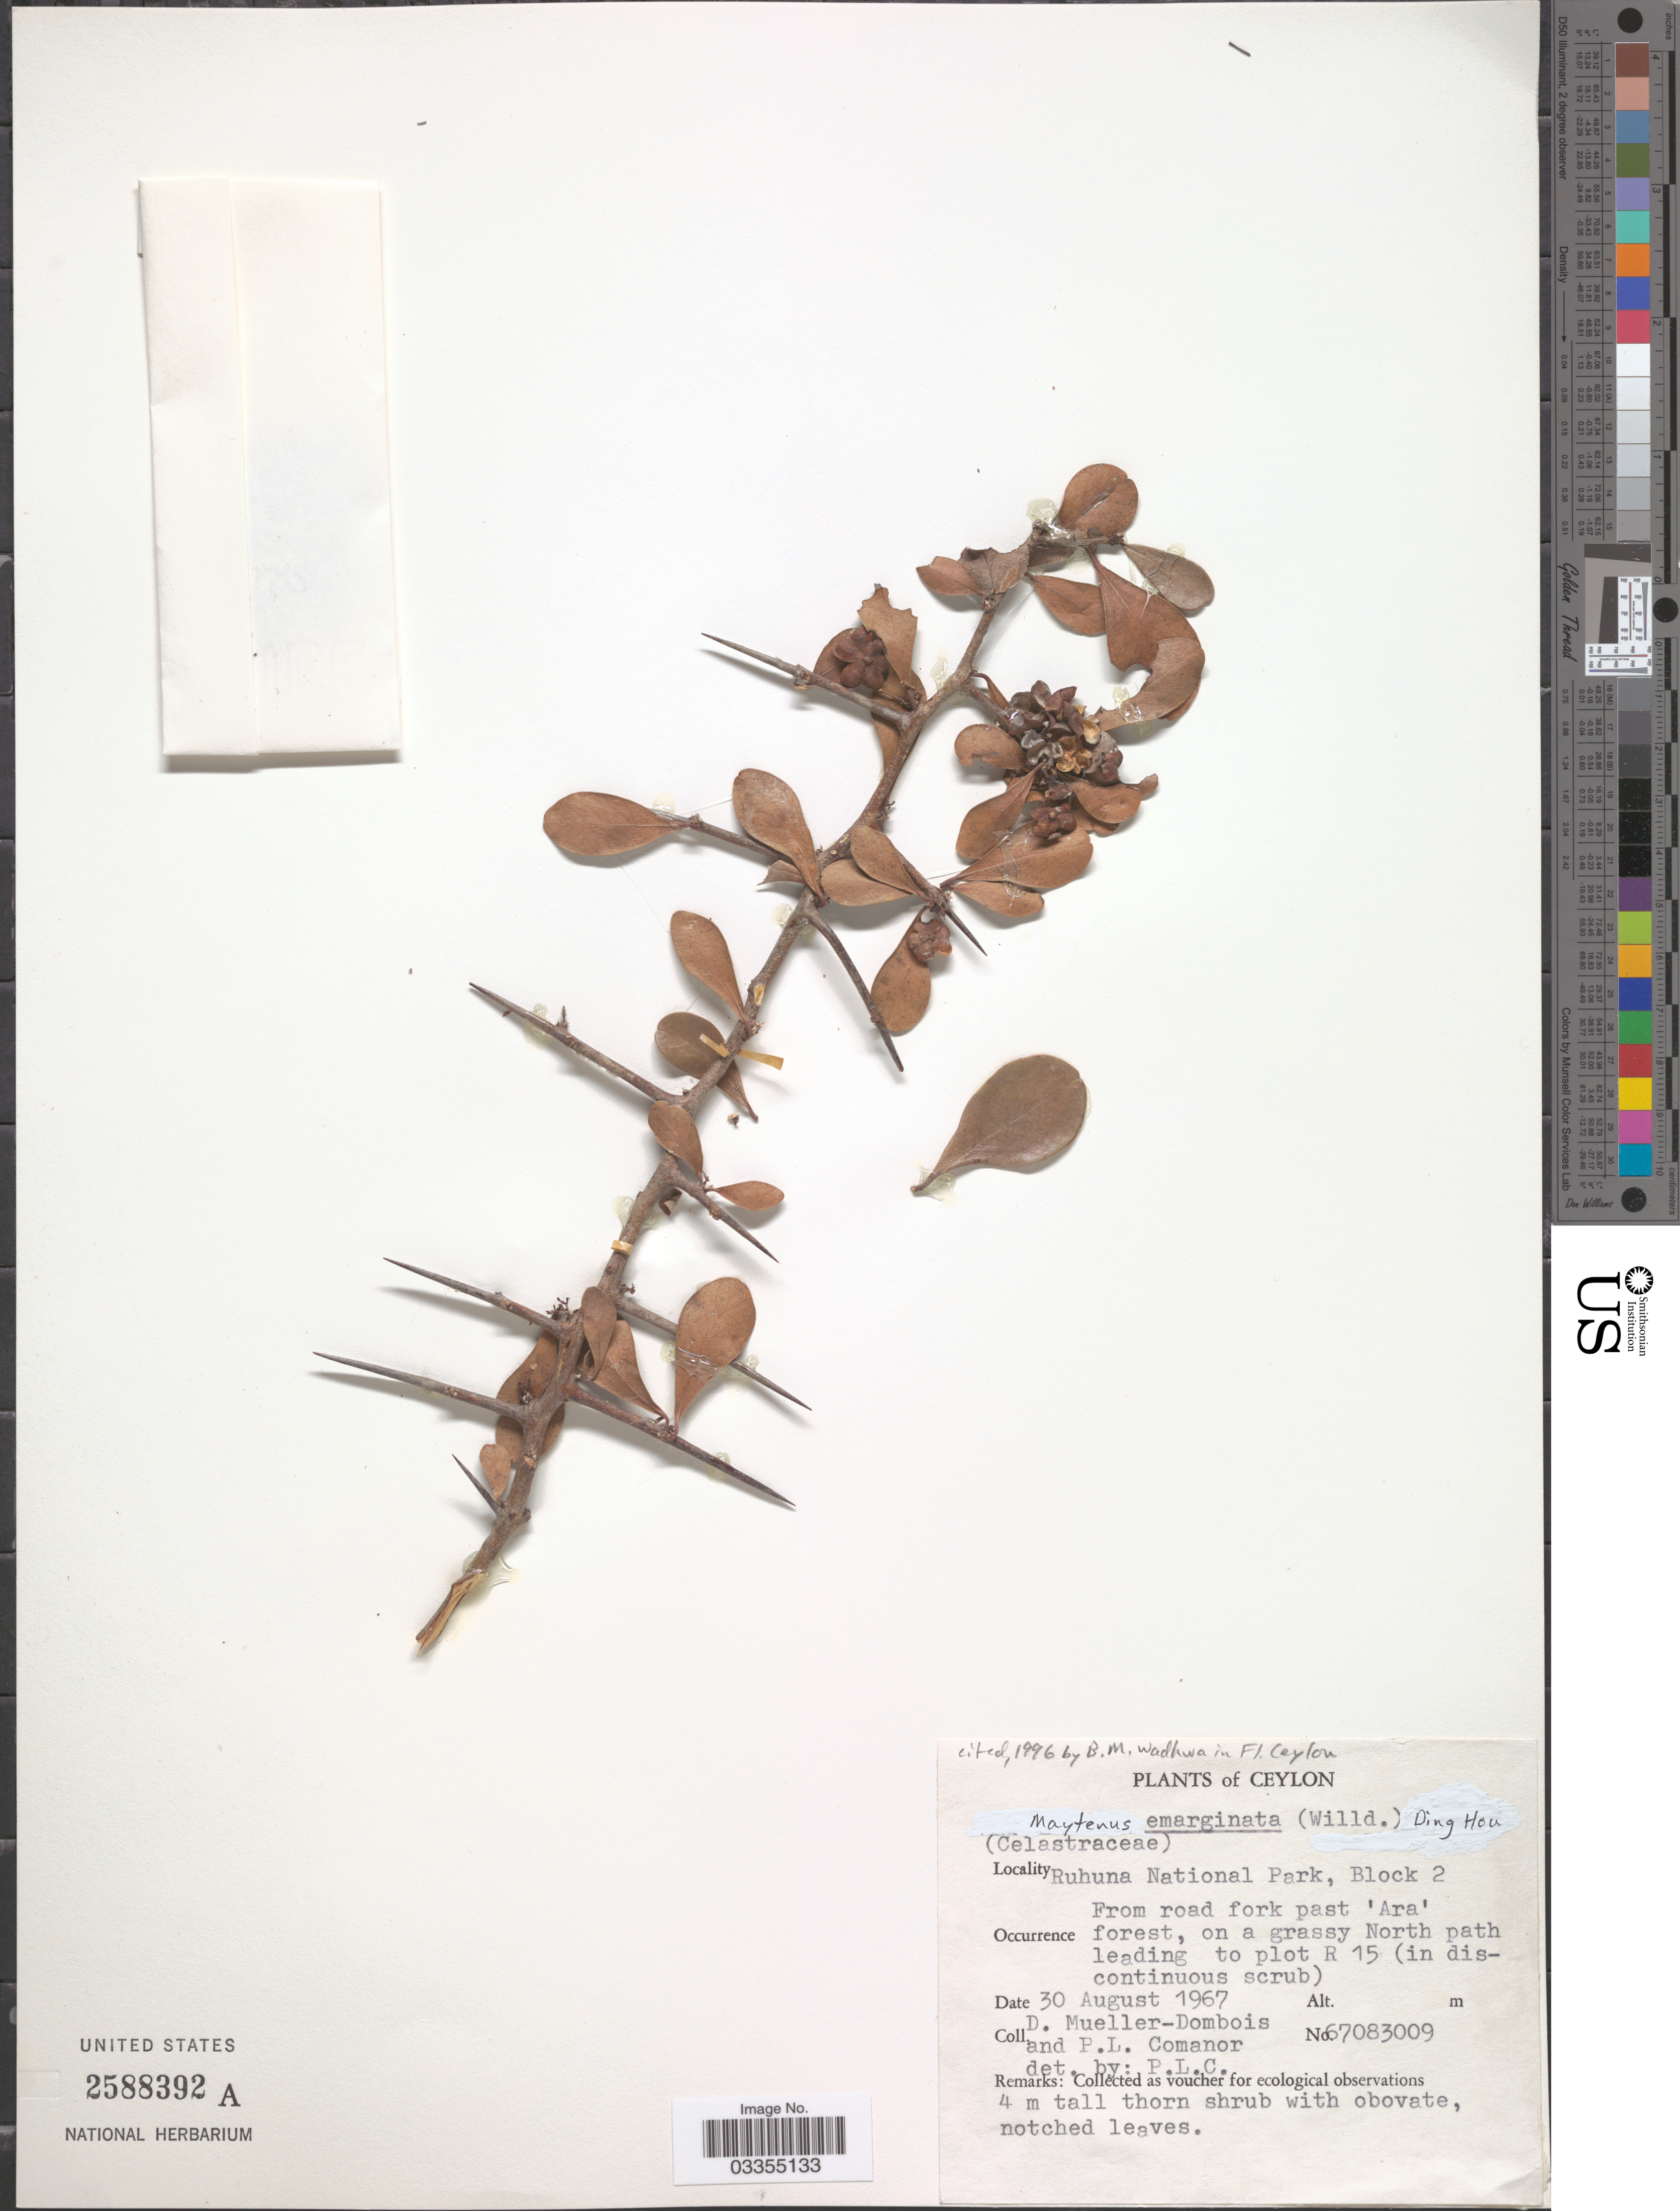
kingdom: Plantae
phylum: Tracheophyta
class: Magnoliopsida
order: Celastrales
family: Celastraceae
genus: Gymnosporia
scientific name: Gymnosporia emarginata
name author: (Willd.) Thwaites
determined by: Strong, Mark T., (BOT), Smithsonian Institution - National Museum of Natural History (UNITED STATES)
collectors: D. Meuller-Dombois & P. Comanor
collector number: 67083009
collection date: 1967-08-30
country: Sri Lanka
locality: Ceylon. Ruhuna National Park, Block 2. From road fork past 'Ara' forest, on a grassy North path leading to plot R 15 (in dicontinuous scrub).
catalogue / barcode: US 2588932A